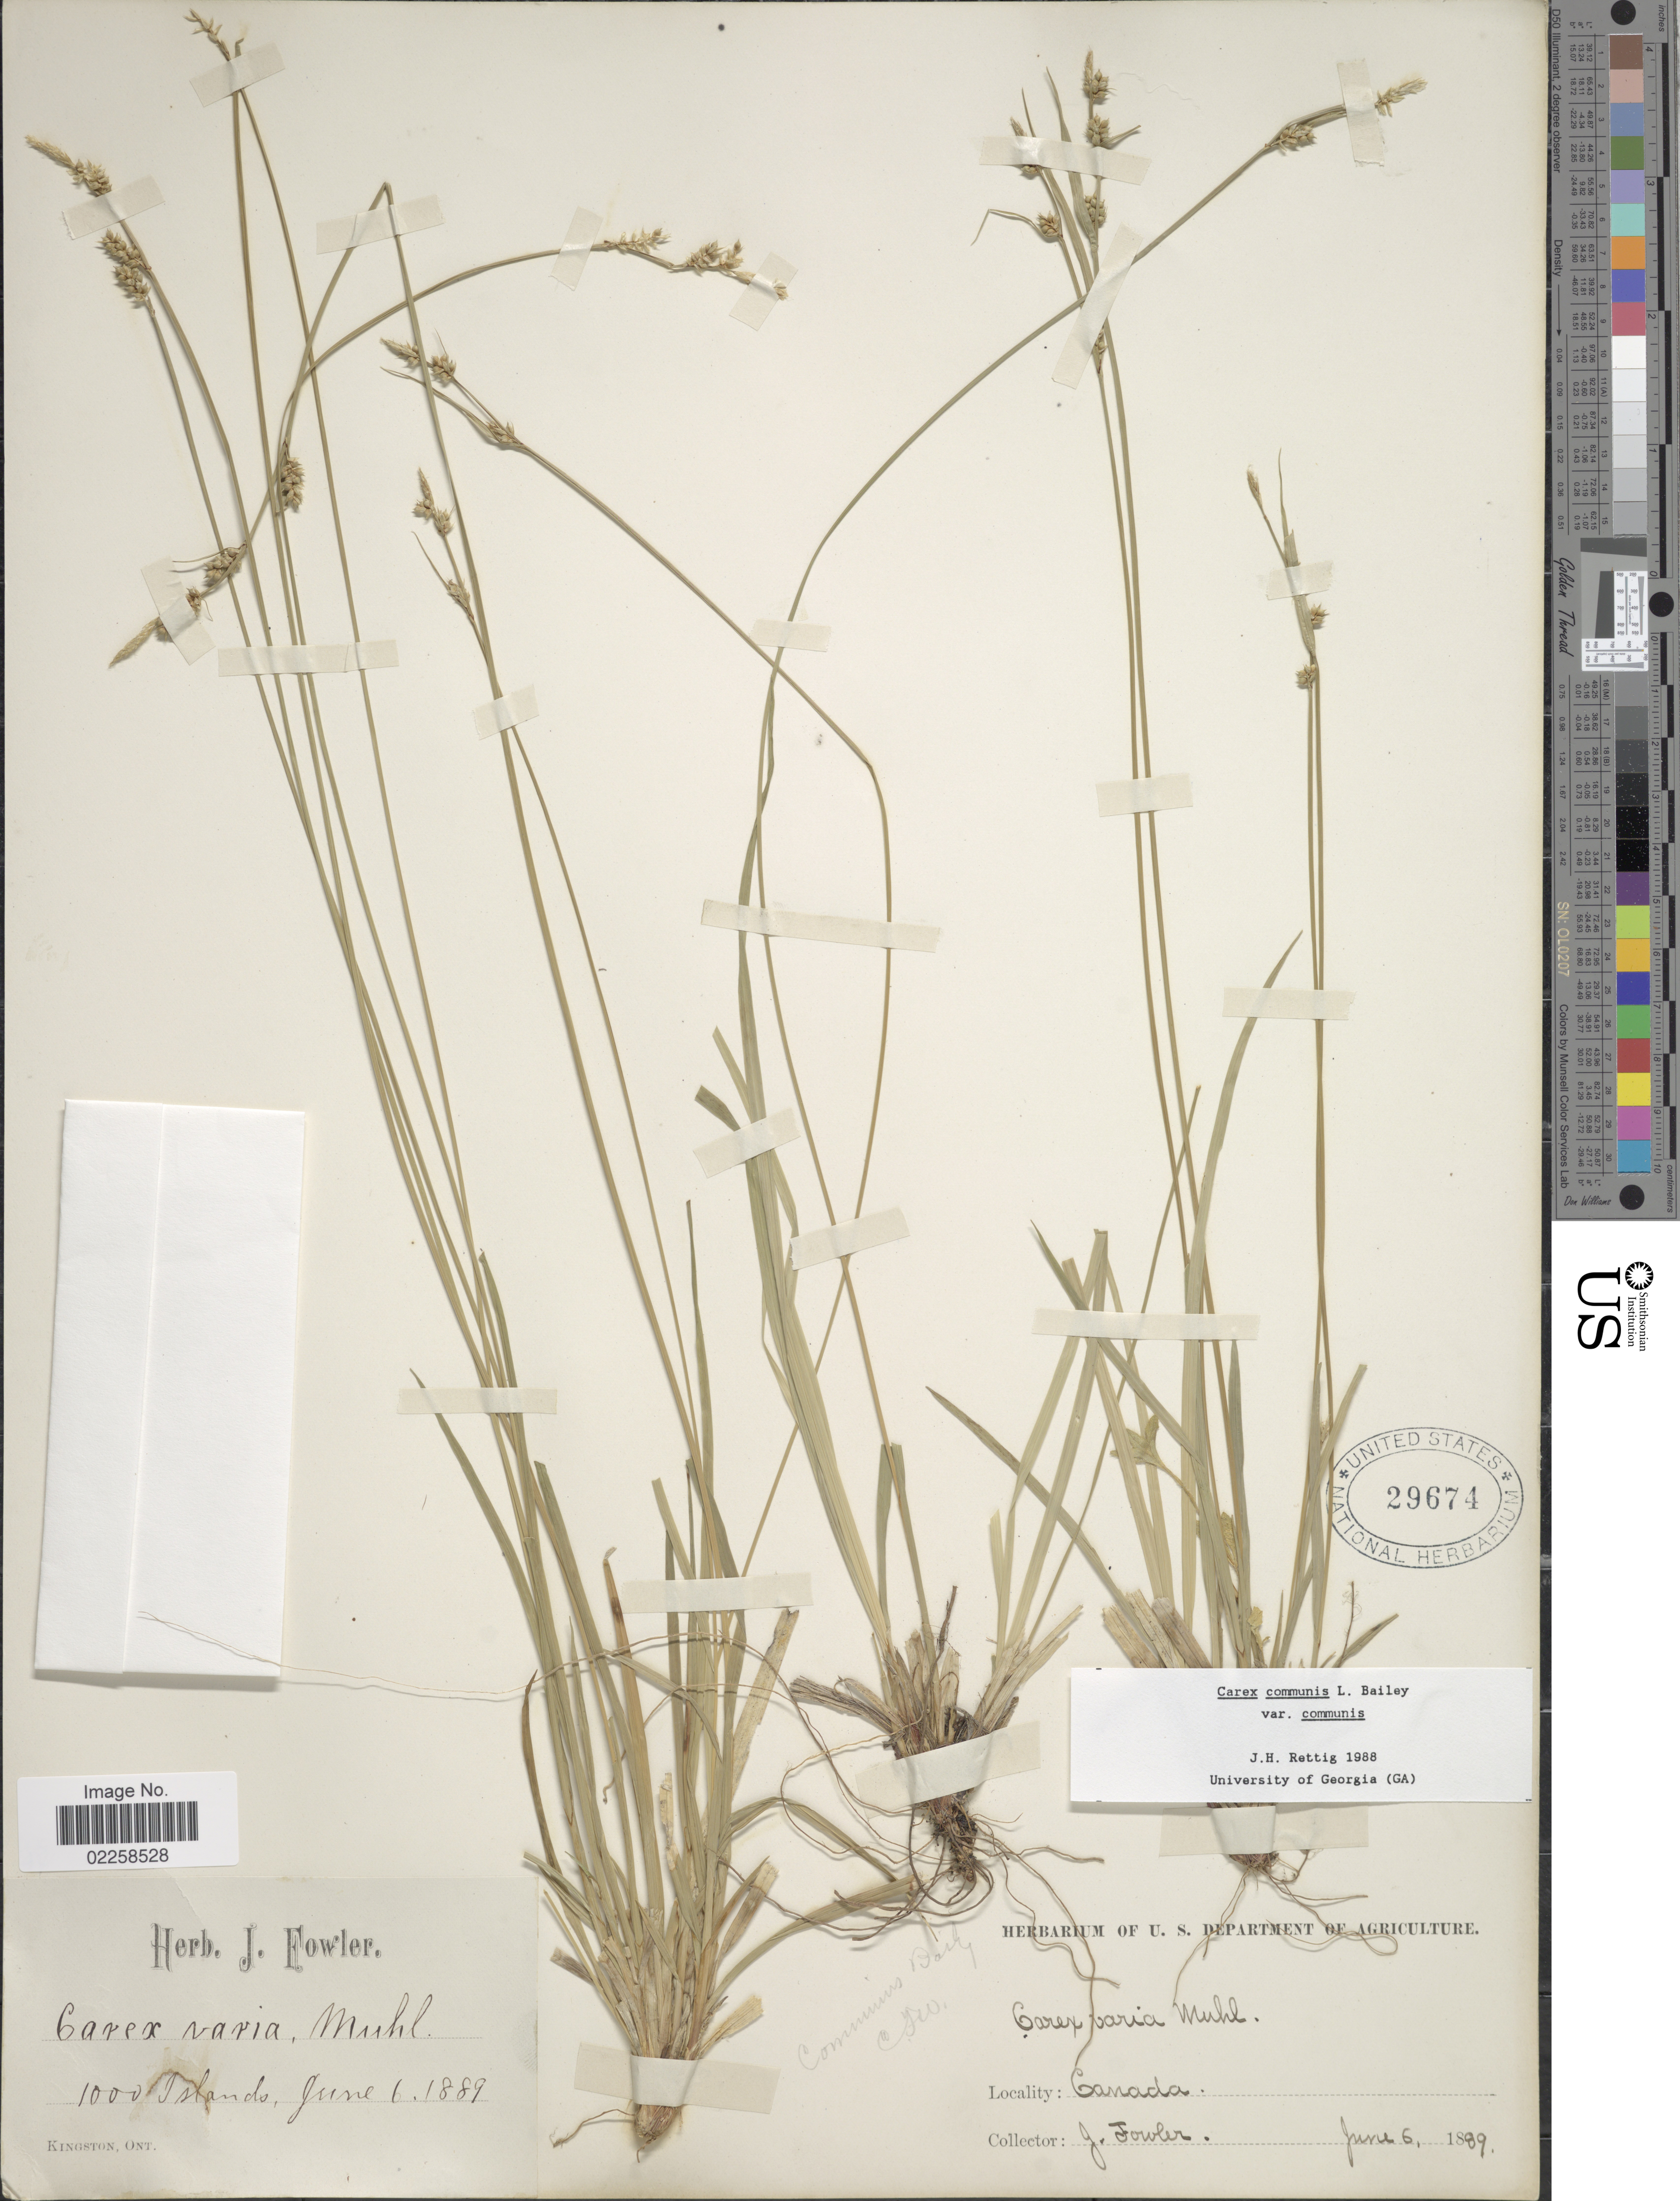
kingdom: Plantae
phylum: Tracheophyta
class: Liliopsida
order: Poales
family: Cyperaceae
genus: Carex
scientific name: Carex communis var. communis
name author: L.H. Bailey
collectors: J. P. Fowler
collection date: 1889-06-06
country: Canada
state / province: Ontario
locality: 1000 Islands. Kingston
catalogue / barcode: US 29674